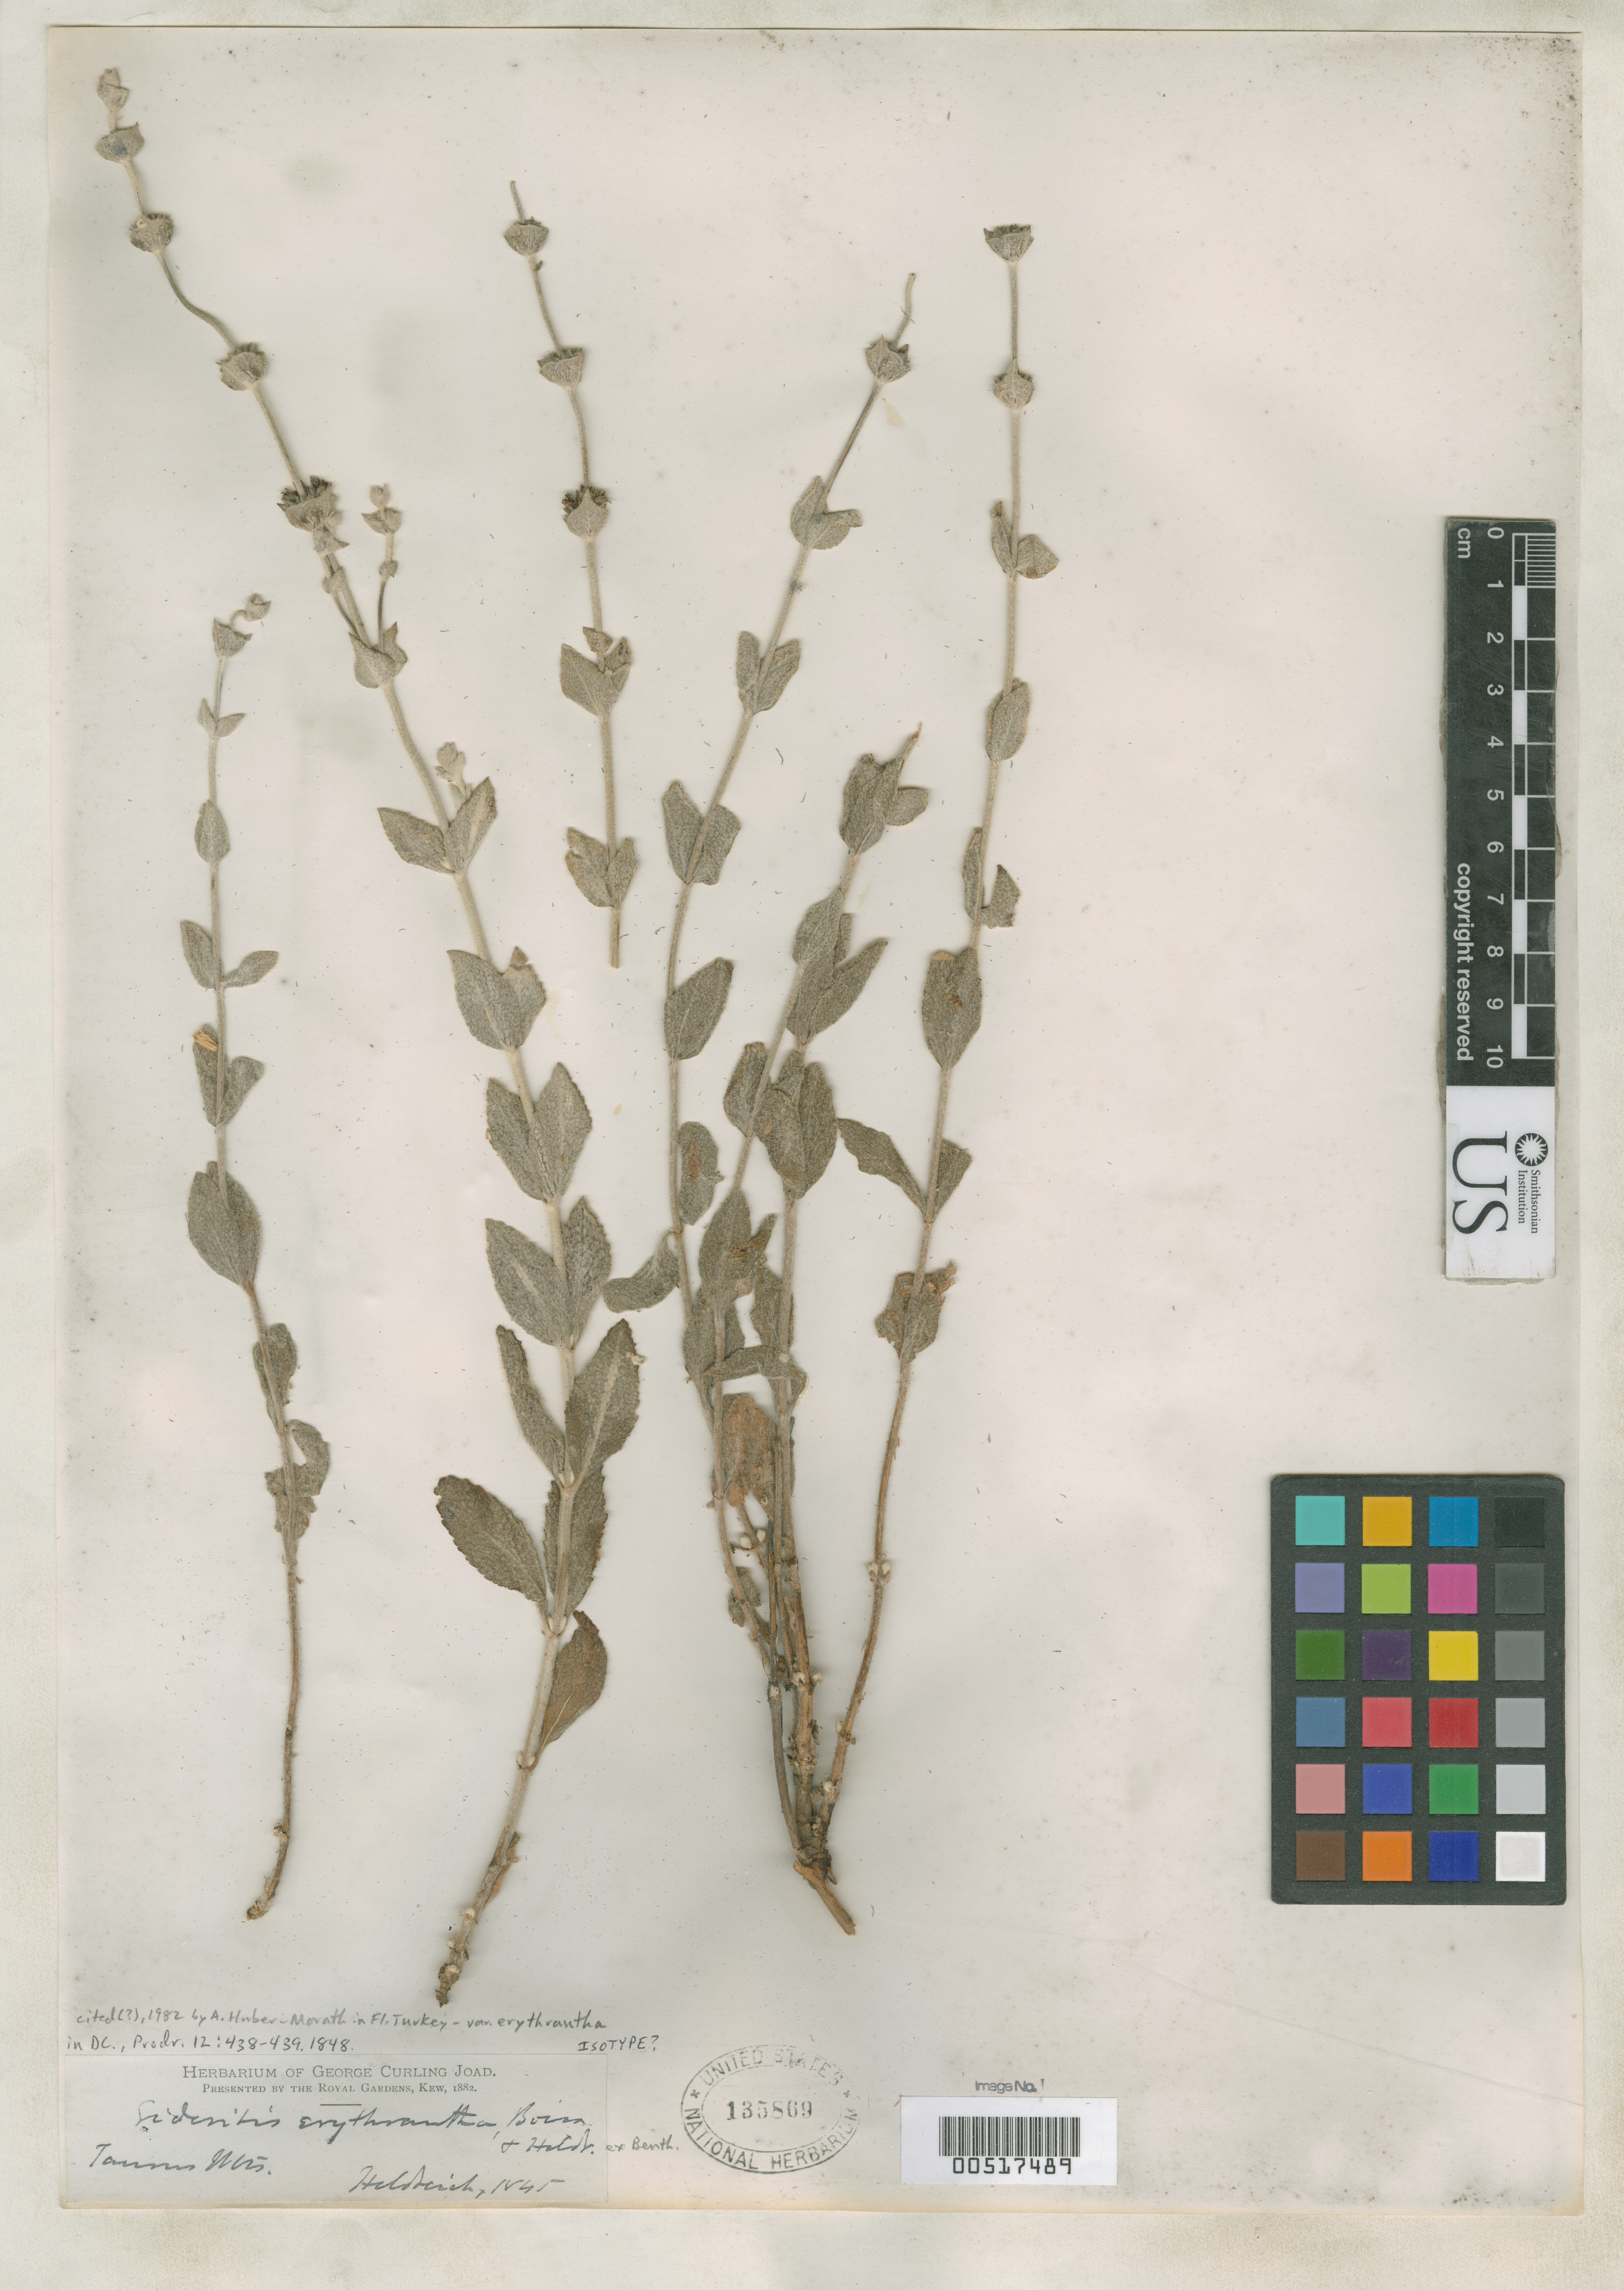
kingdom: Plantae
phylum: Tracheophyta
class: Magnoliopsida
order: Lamiales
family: Lamiaceae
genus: Sideritis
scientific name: Sideritis erythrantha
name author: Boiss. & Heldr. in DC.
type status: Possible Isotype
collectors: T. H. von Heldreich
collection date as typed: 1845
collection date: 1845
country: Turkey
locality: Taurus Mountains.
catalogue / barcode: US 135869